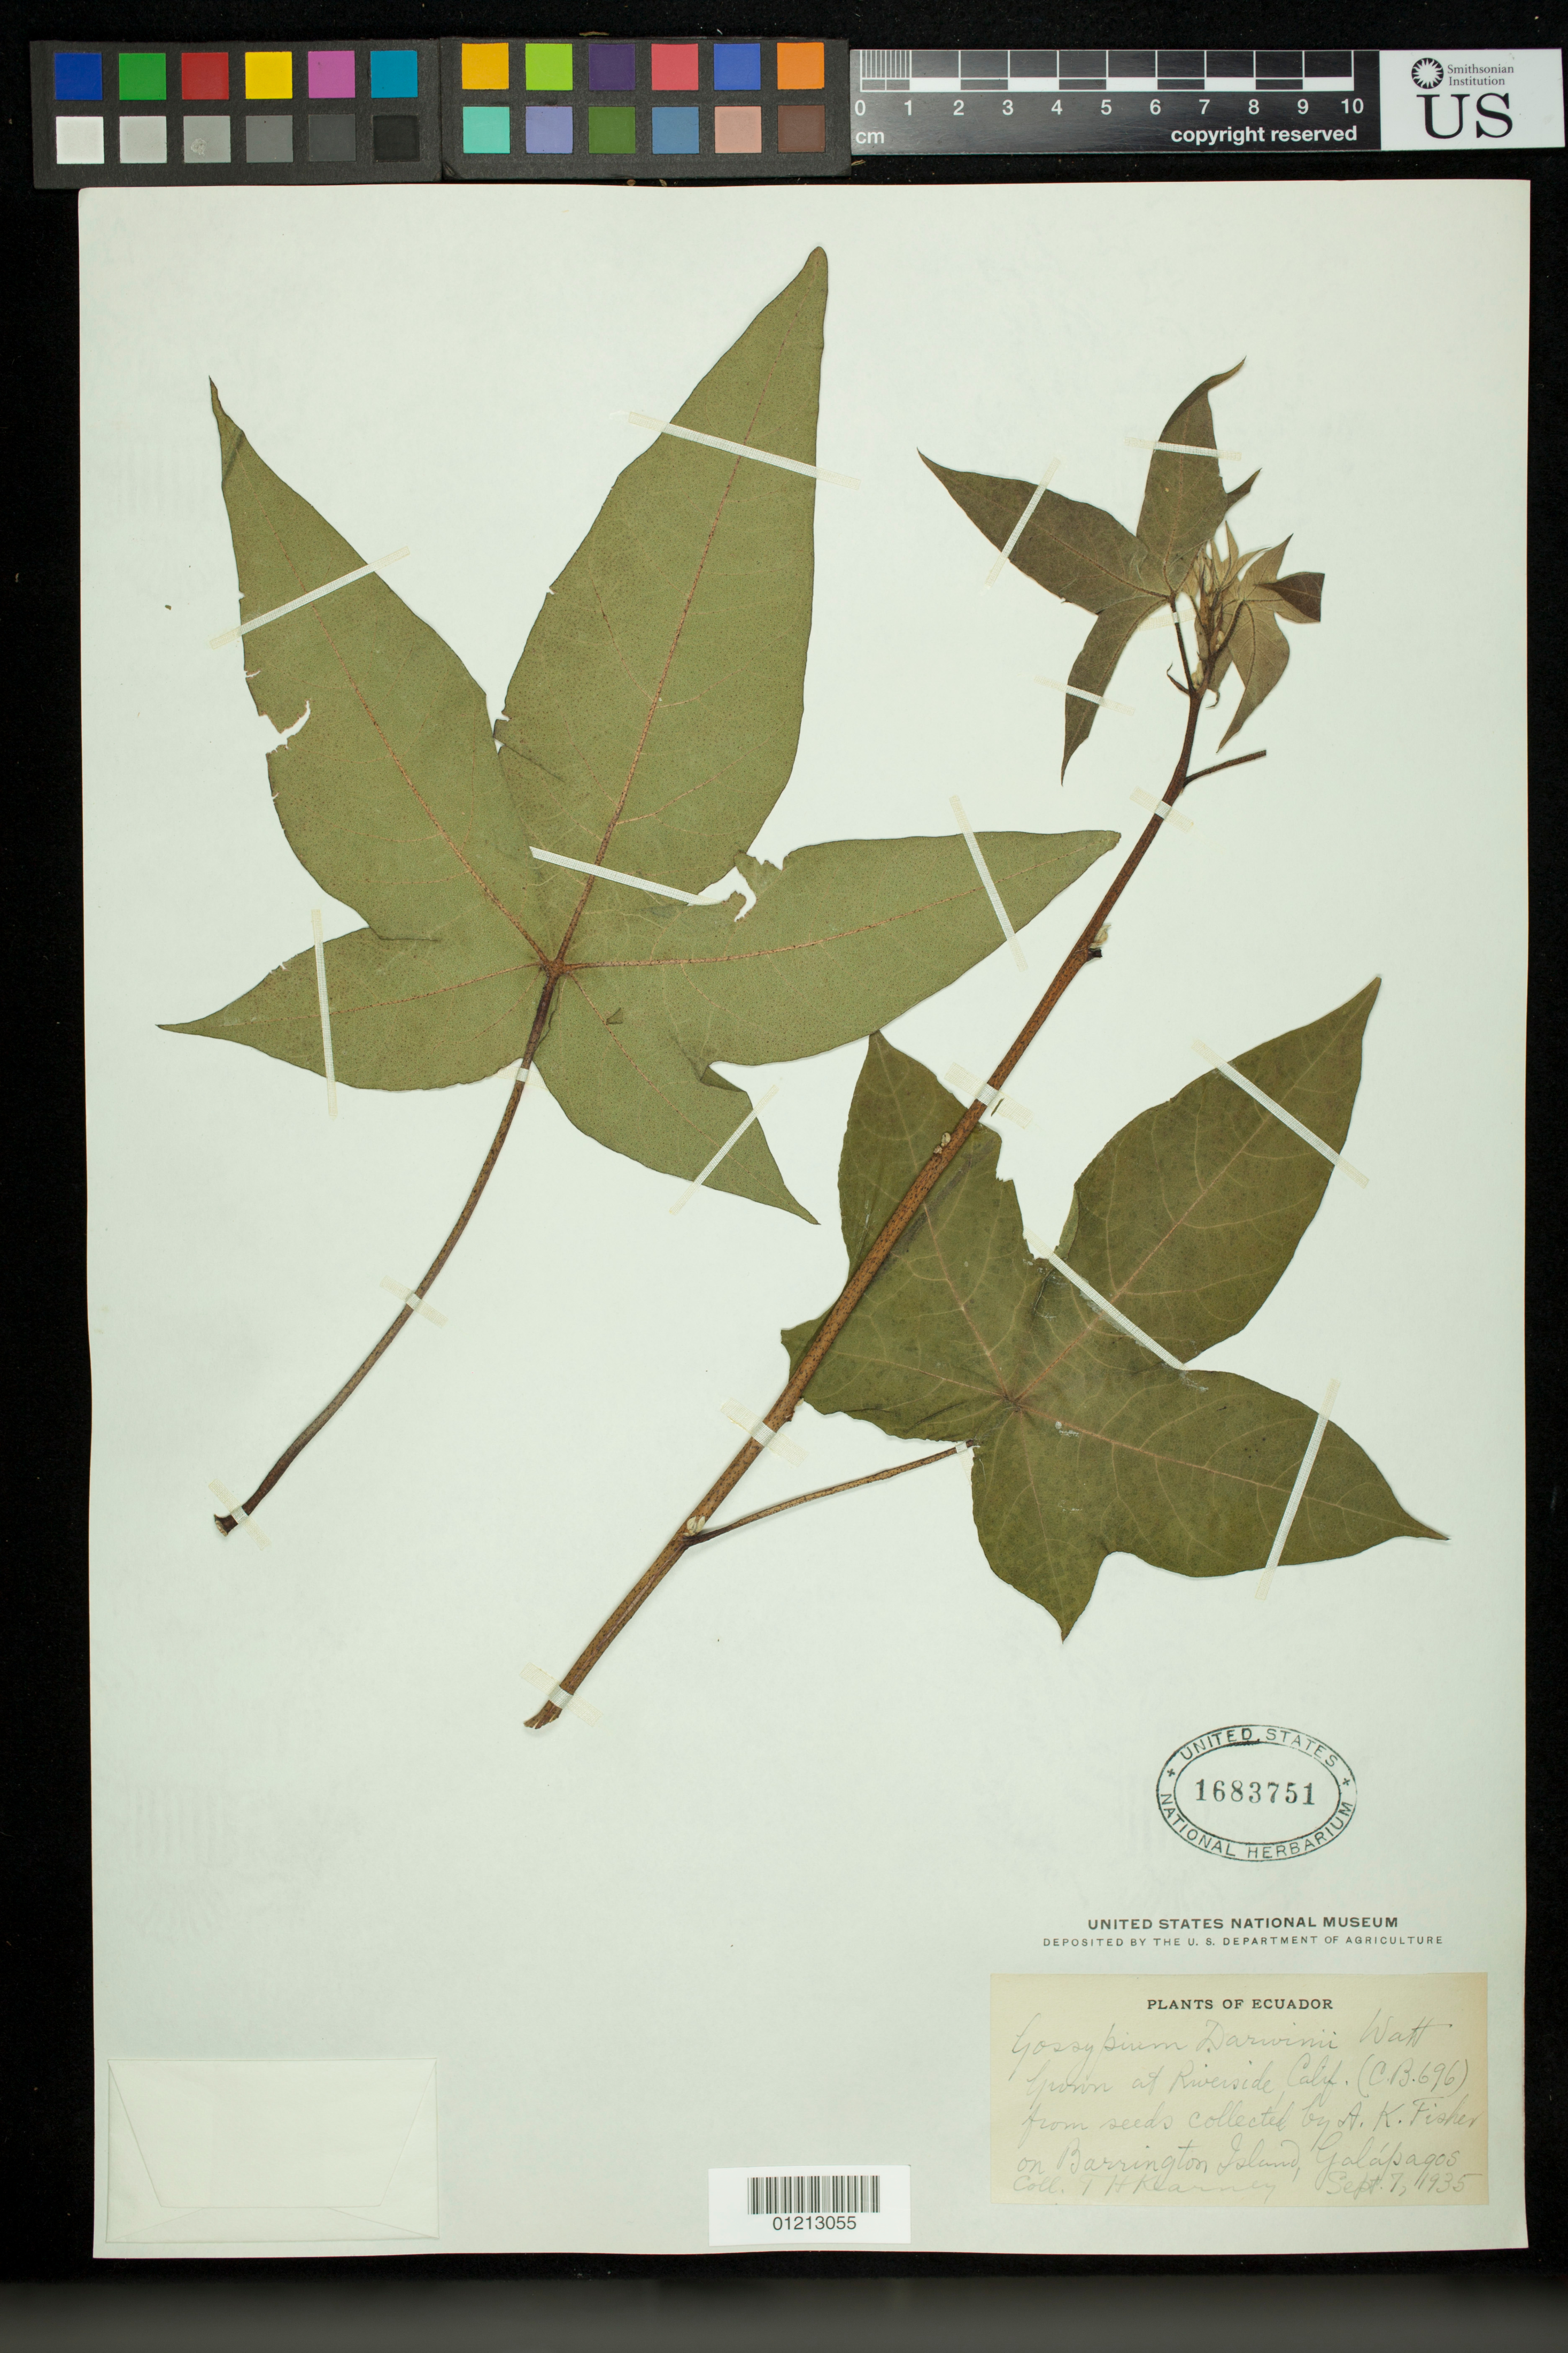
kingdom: Plantae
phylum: Tracheophyta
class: Magnoliopsida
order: Malvales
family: Malvaceae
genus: Gossypium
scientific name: Gossypium barbadense var. darwinii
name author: (G. Watt) J.B. Hutch.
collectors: T. H. Kearney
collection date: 1935-07-09 or 1935-09-07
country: United States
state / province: California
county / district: Riverside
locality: Grown at Riverside Calif. (C.B. 696) from seeds collected by A. K. Fisher on Barrington Island, Galapagos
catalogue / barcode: US 1683751